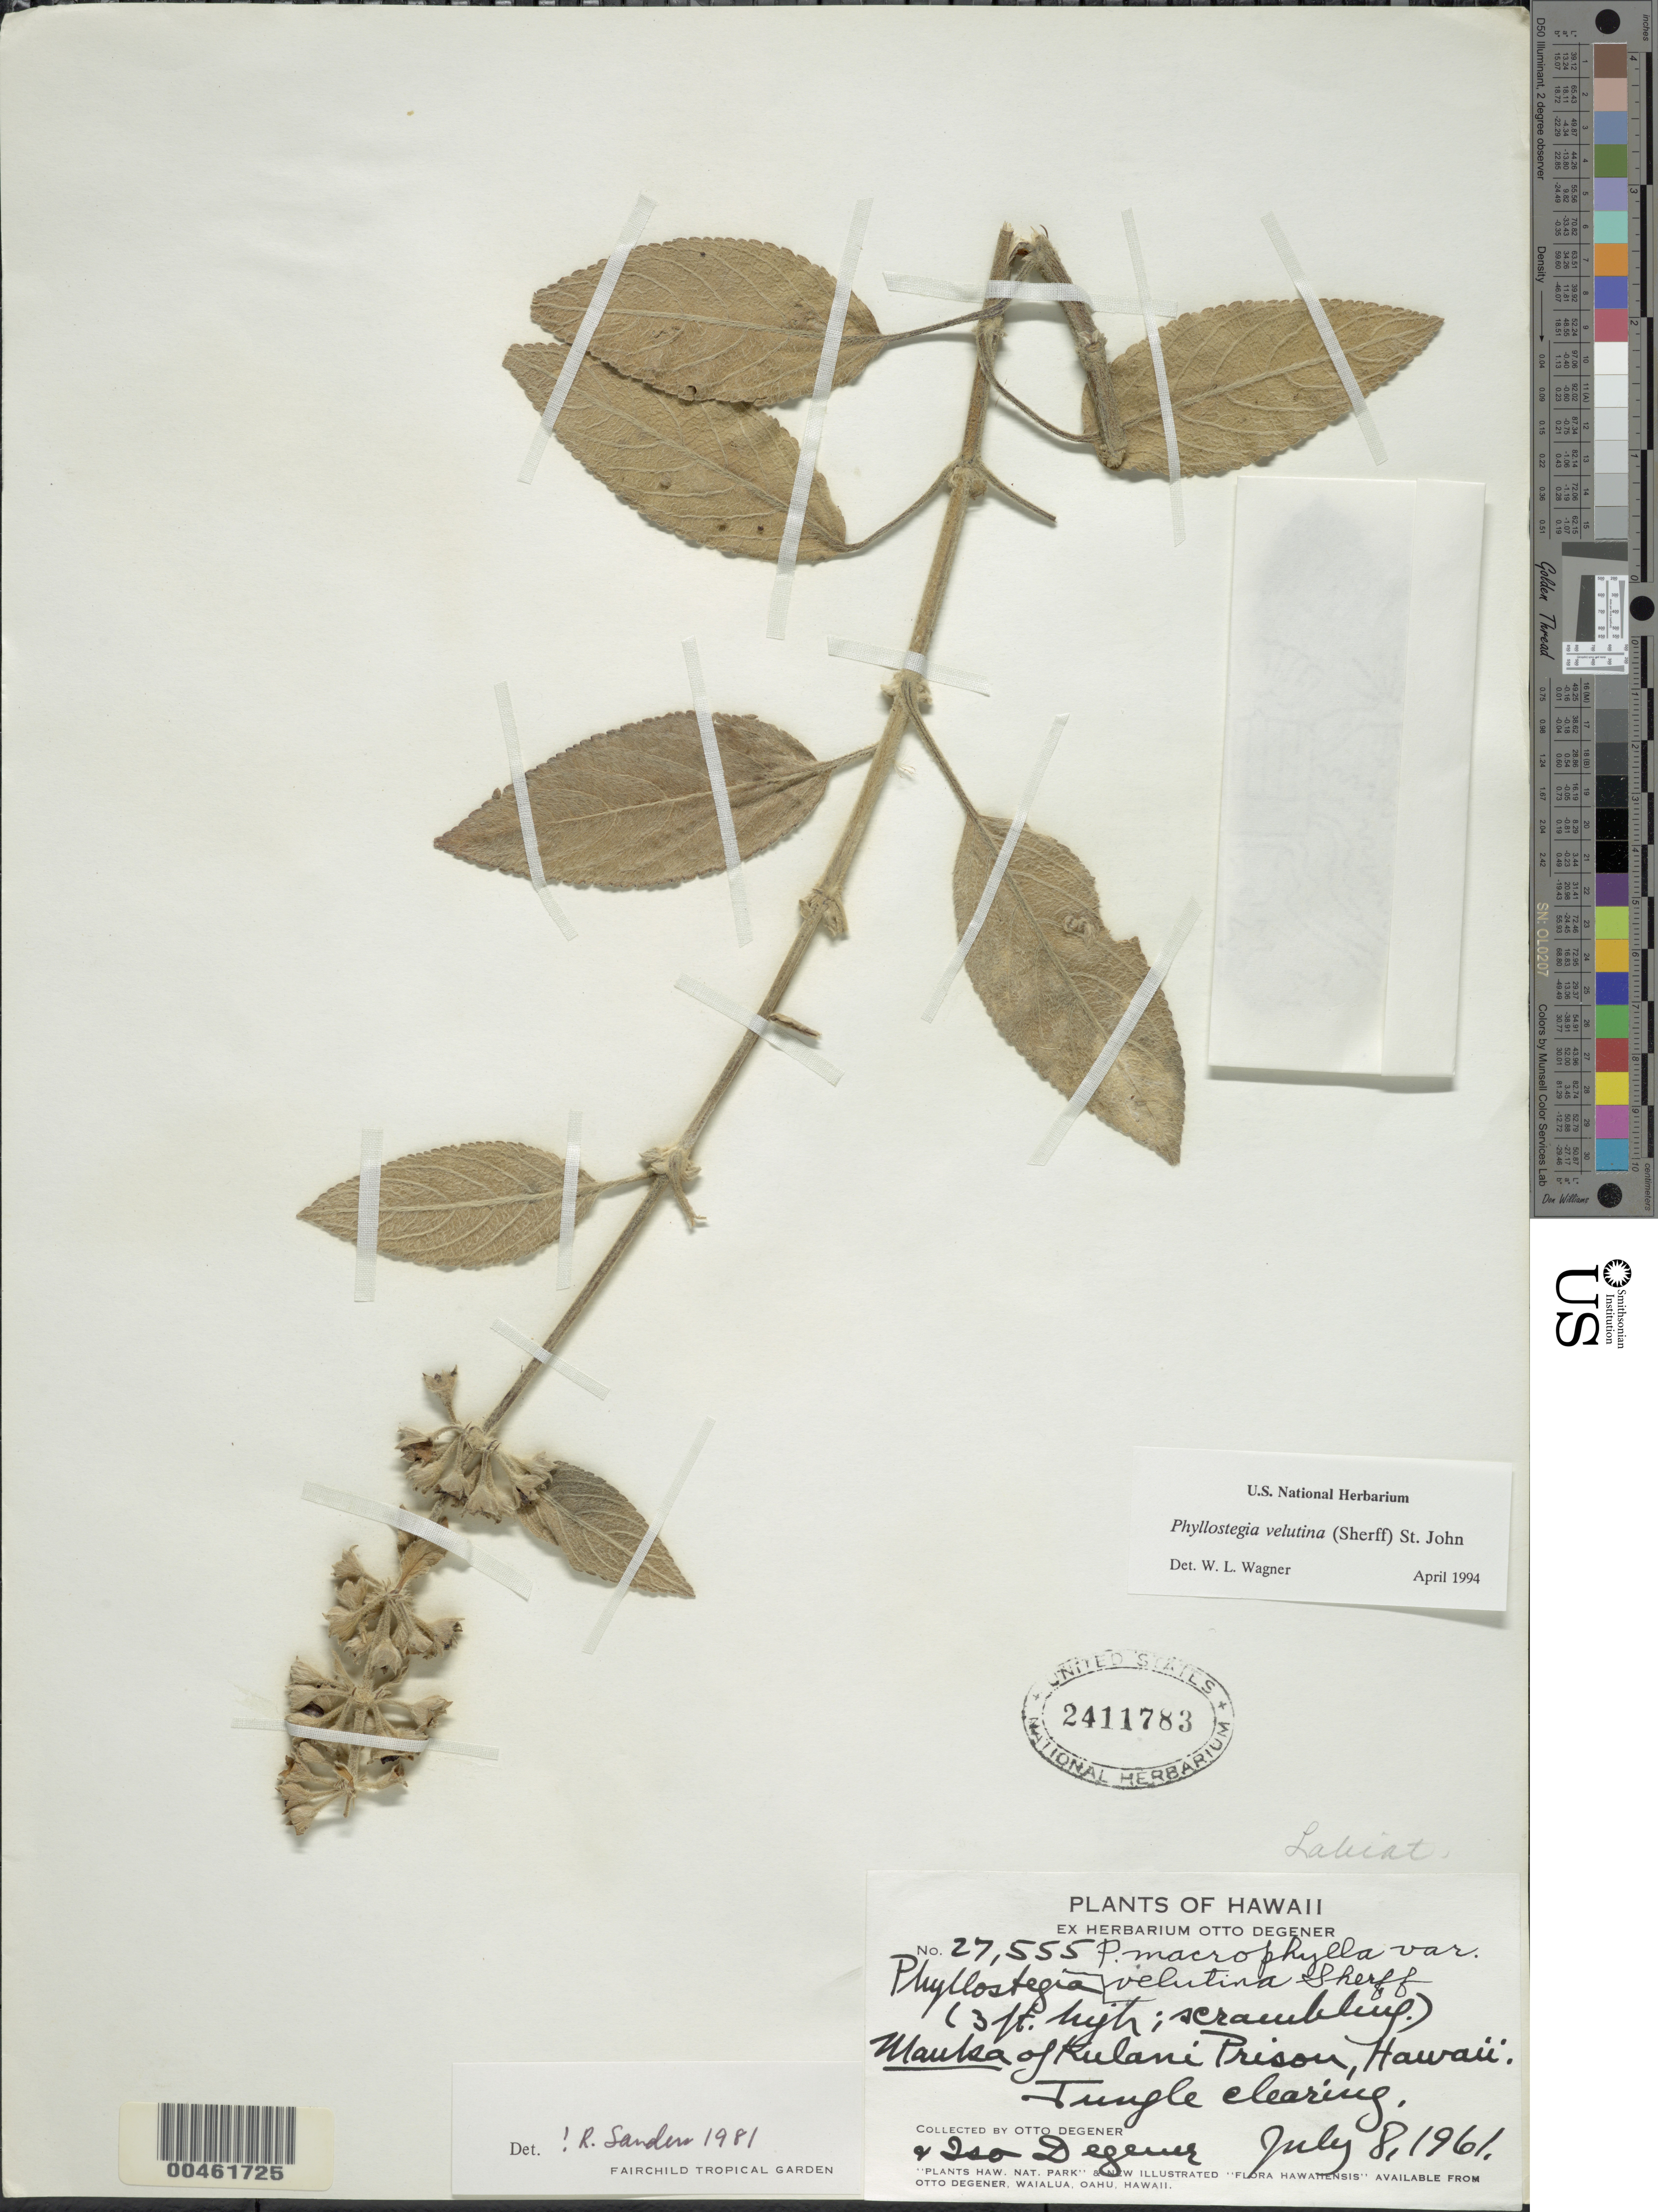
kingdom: Plantae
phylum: Tracheophyta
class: Magnoliopsida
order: Lamiales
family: Lamiaceae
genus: Phyllostegia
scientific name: Phyllostegia velutina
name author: (Sherff) H. St. John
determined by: Wagner, W. L., (BOT), Smithsonian Institution - National Museum of Natural History (UNITED STATES)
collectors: O. Degener & I. Degener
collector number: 27555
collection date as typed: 8 Jul 1961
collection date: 1961-07-08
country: United States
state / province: Hawaii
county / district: Hawaii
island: Hawaii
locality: Mauka of Kulani Prison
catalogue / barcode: US 2411783